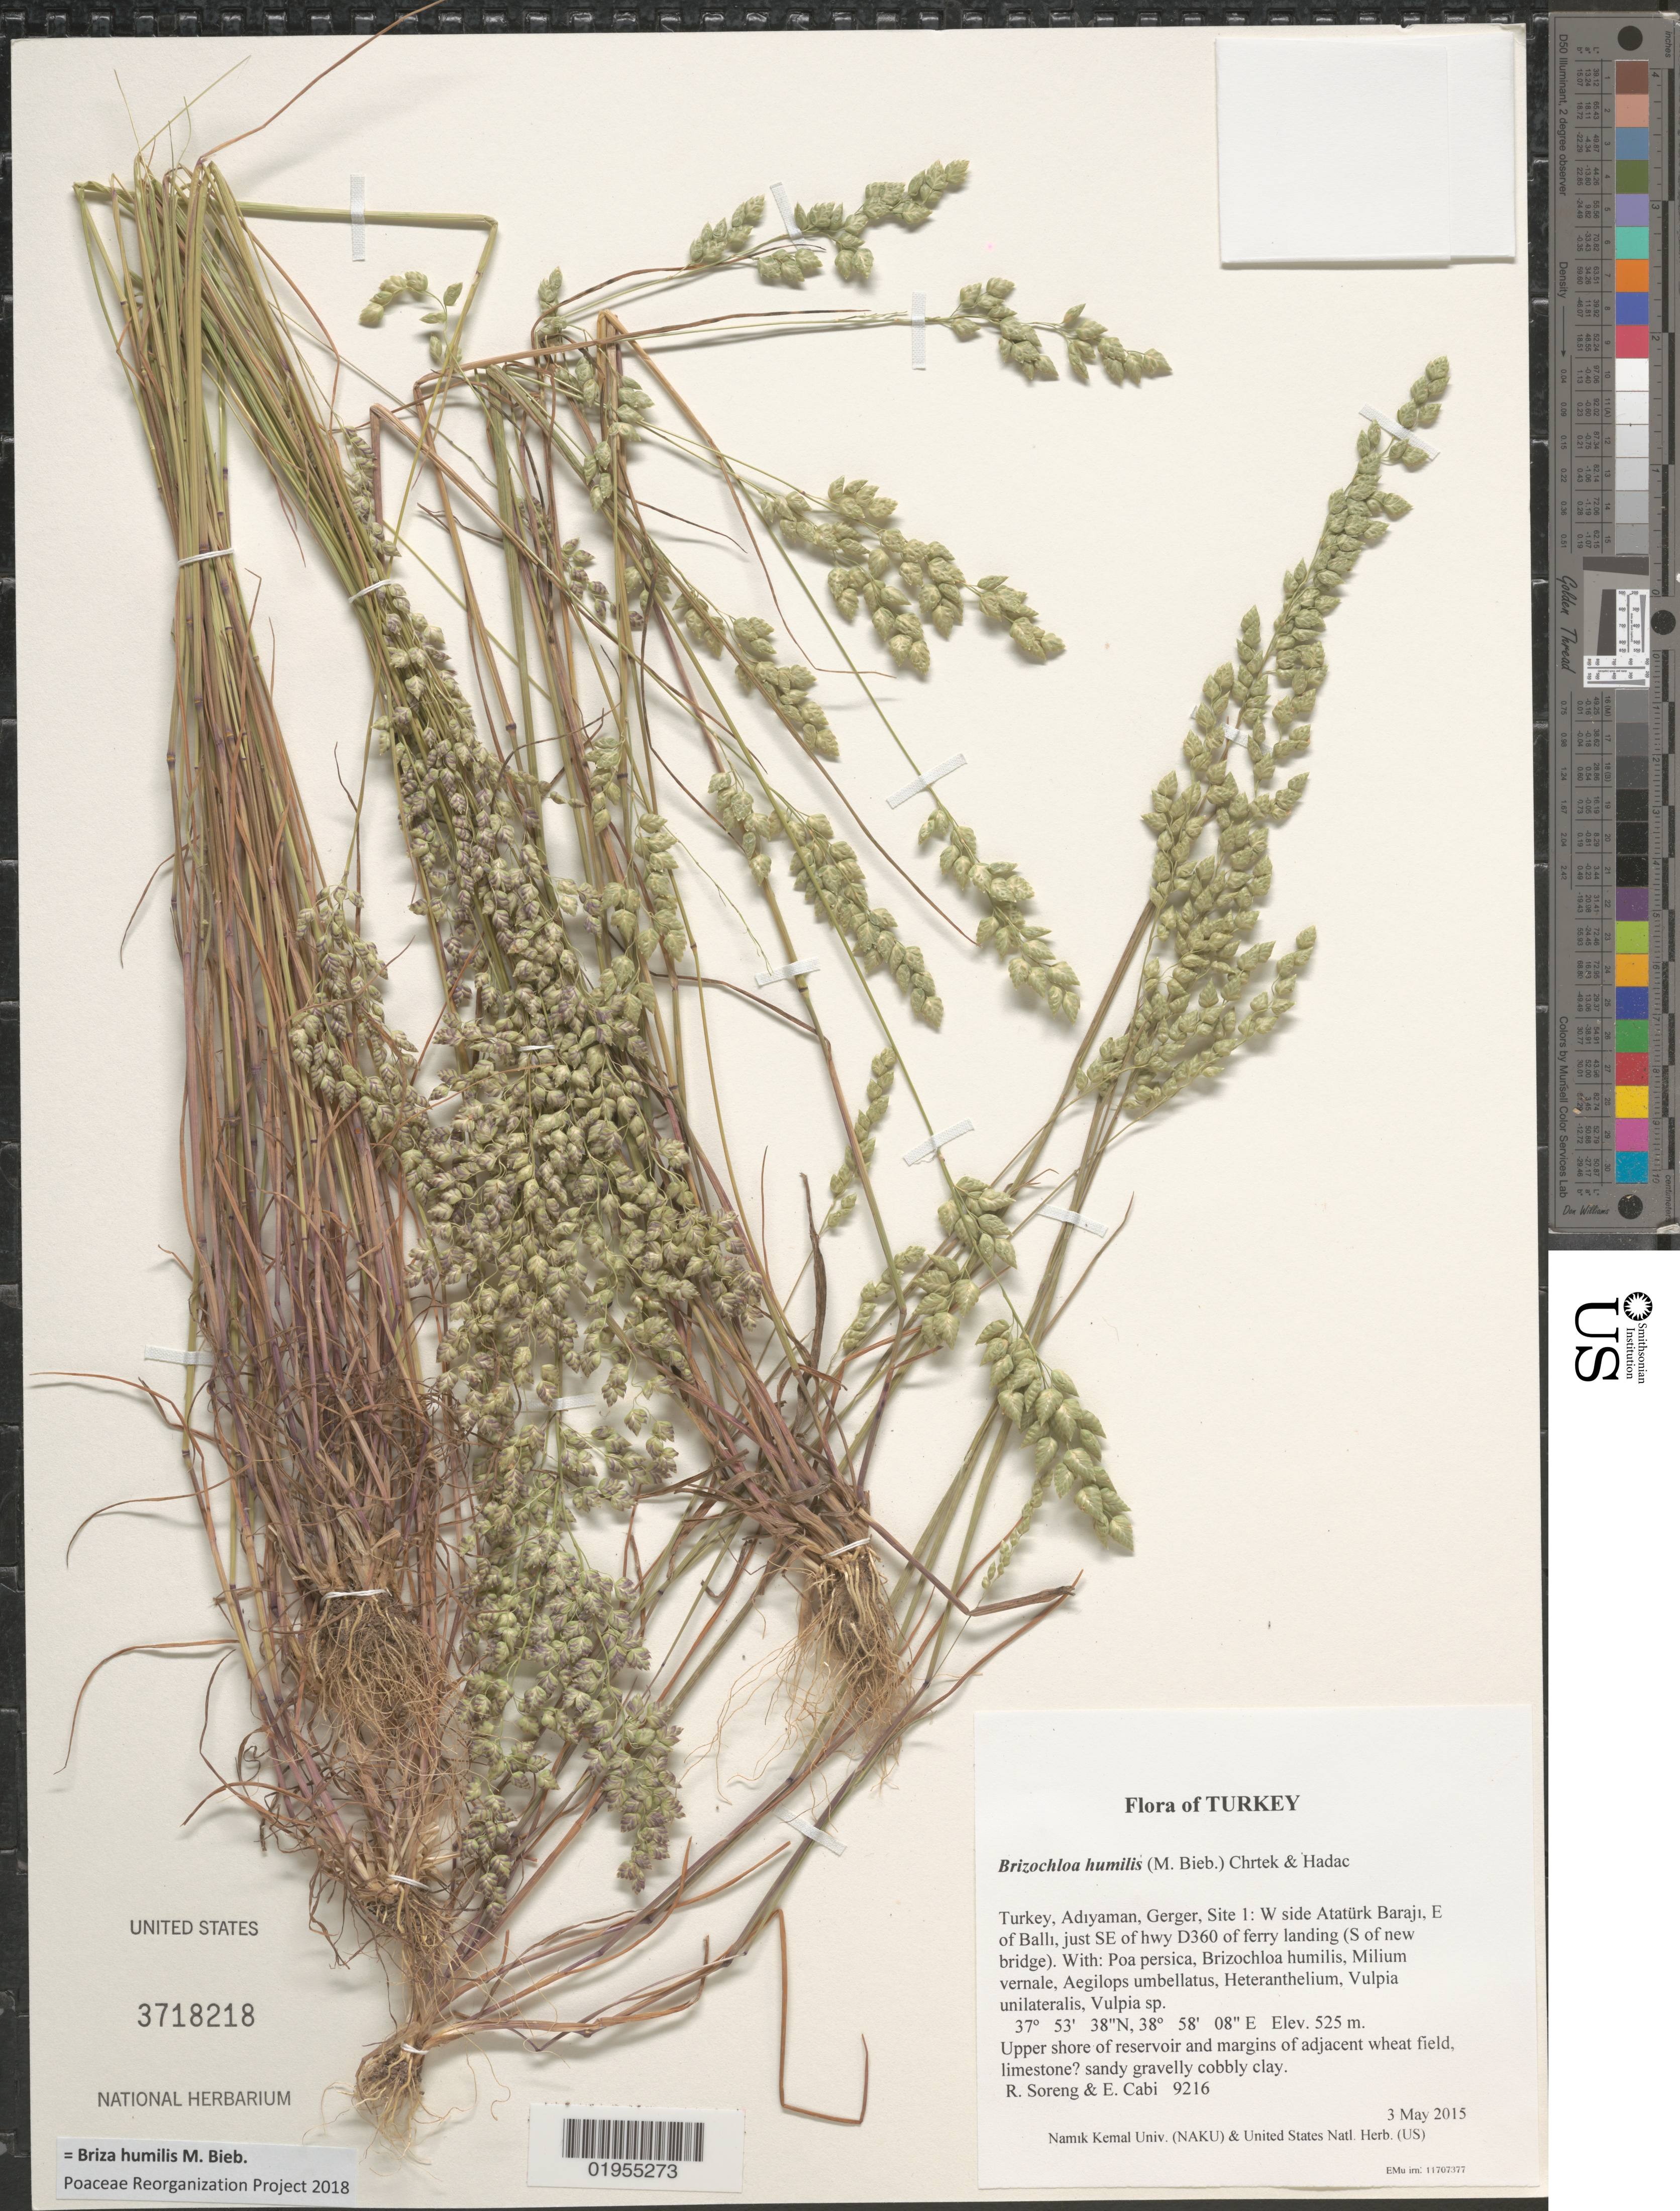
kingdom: Plantae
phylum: Tracheophyta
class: Liliopsida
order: Poales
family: Poaceae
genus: Briza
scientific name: Briza humilis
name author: M. Bieb.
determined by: Poaceae Reorganization Project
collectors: R. J. Soreng & E. Cabi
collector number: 9216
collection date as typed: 2015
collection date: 2015-05-03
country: Turkey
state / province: Adiyaman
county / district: Gerger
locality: Site 1: W side Ataturk Baraji, E of Balli, just SE of hwy D360 of ferry landing (S of new bridge)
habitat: Upper shore of reservoir and margins of adjacent wheat field, limestone? sandy gravelly cobbly clay.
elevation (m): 525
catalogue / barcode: US 3718218